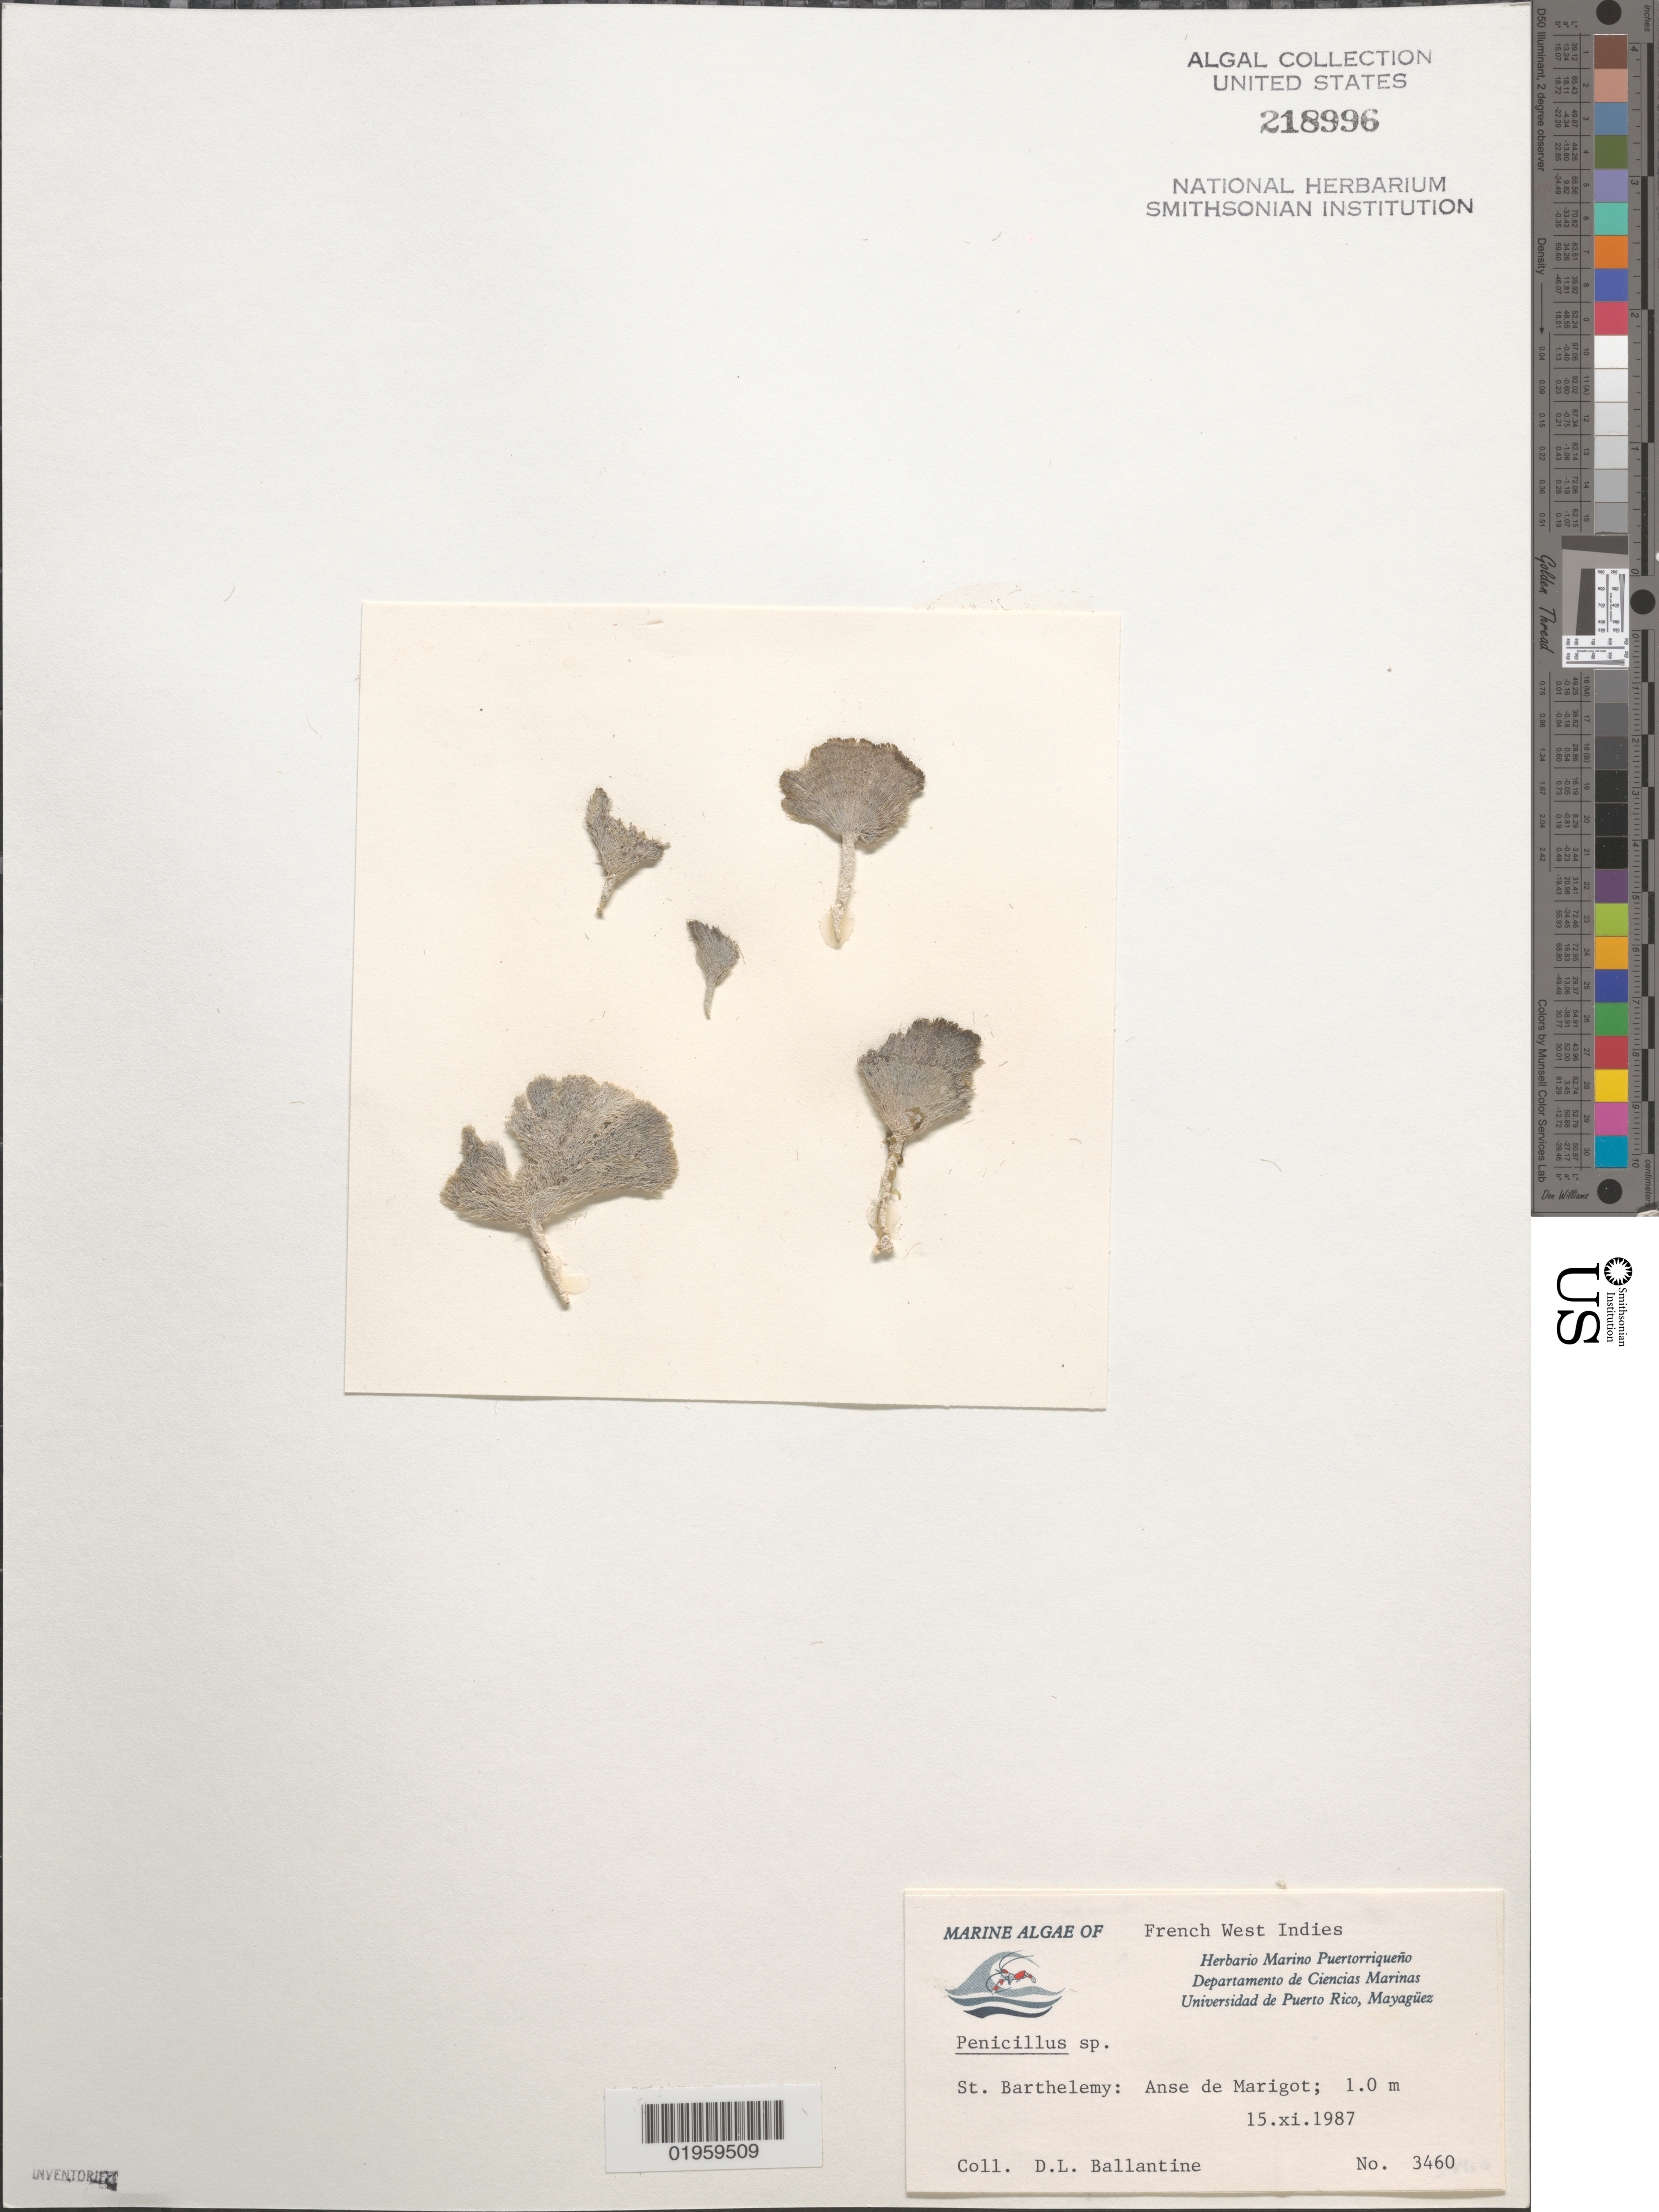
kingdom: Plantae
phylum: Chlorophyta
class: Ulvophyceae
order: Bryopsidales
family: Udoteaceae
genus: Penicillus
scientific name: Penicillus sp.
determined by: Ballantine, D. L.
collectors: D.L. Ballantine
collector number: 3460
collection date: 1987-11-15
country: Saint Barthélemy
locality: St. Barthelemy: Anse de Marigot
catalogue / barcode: US 218996